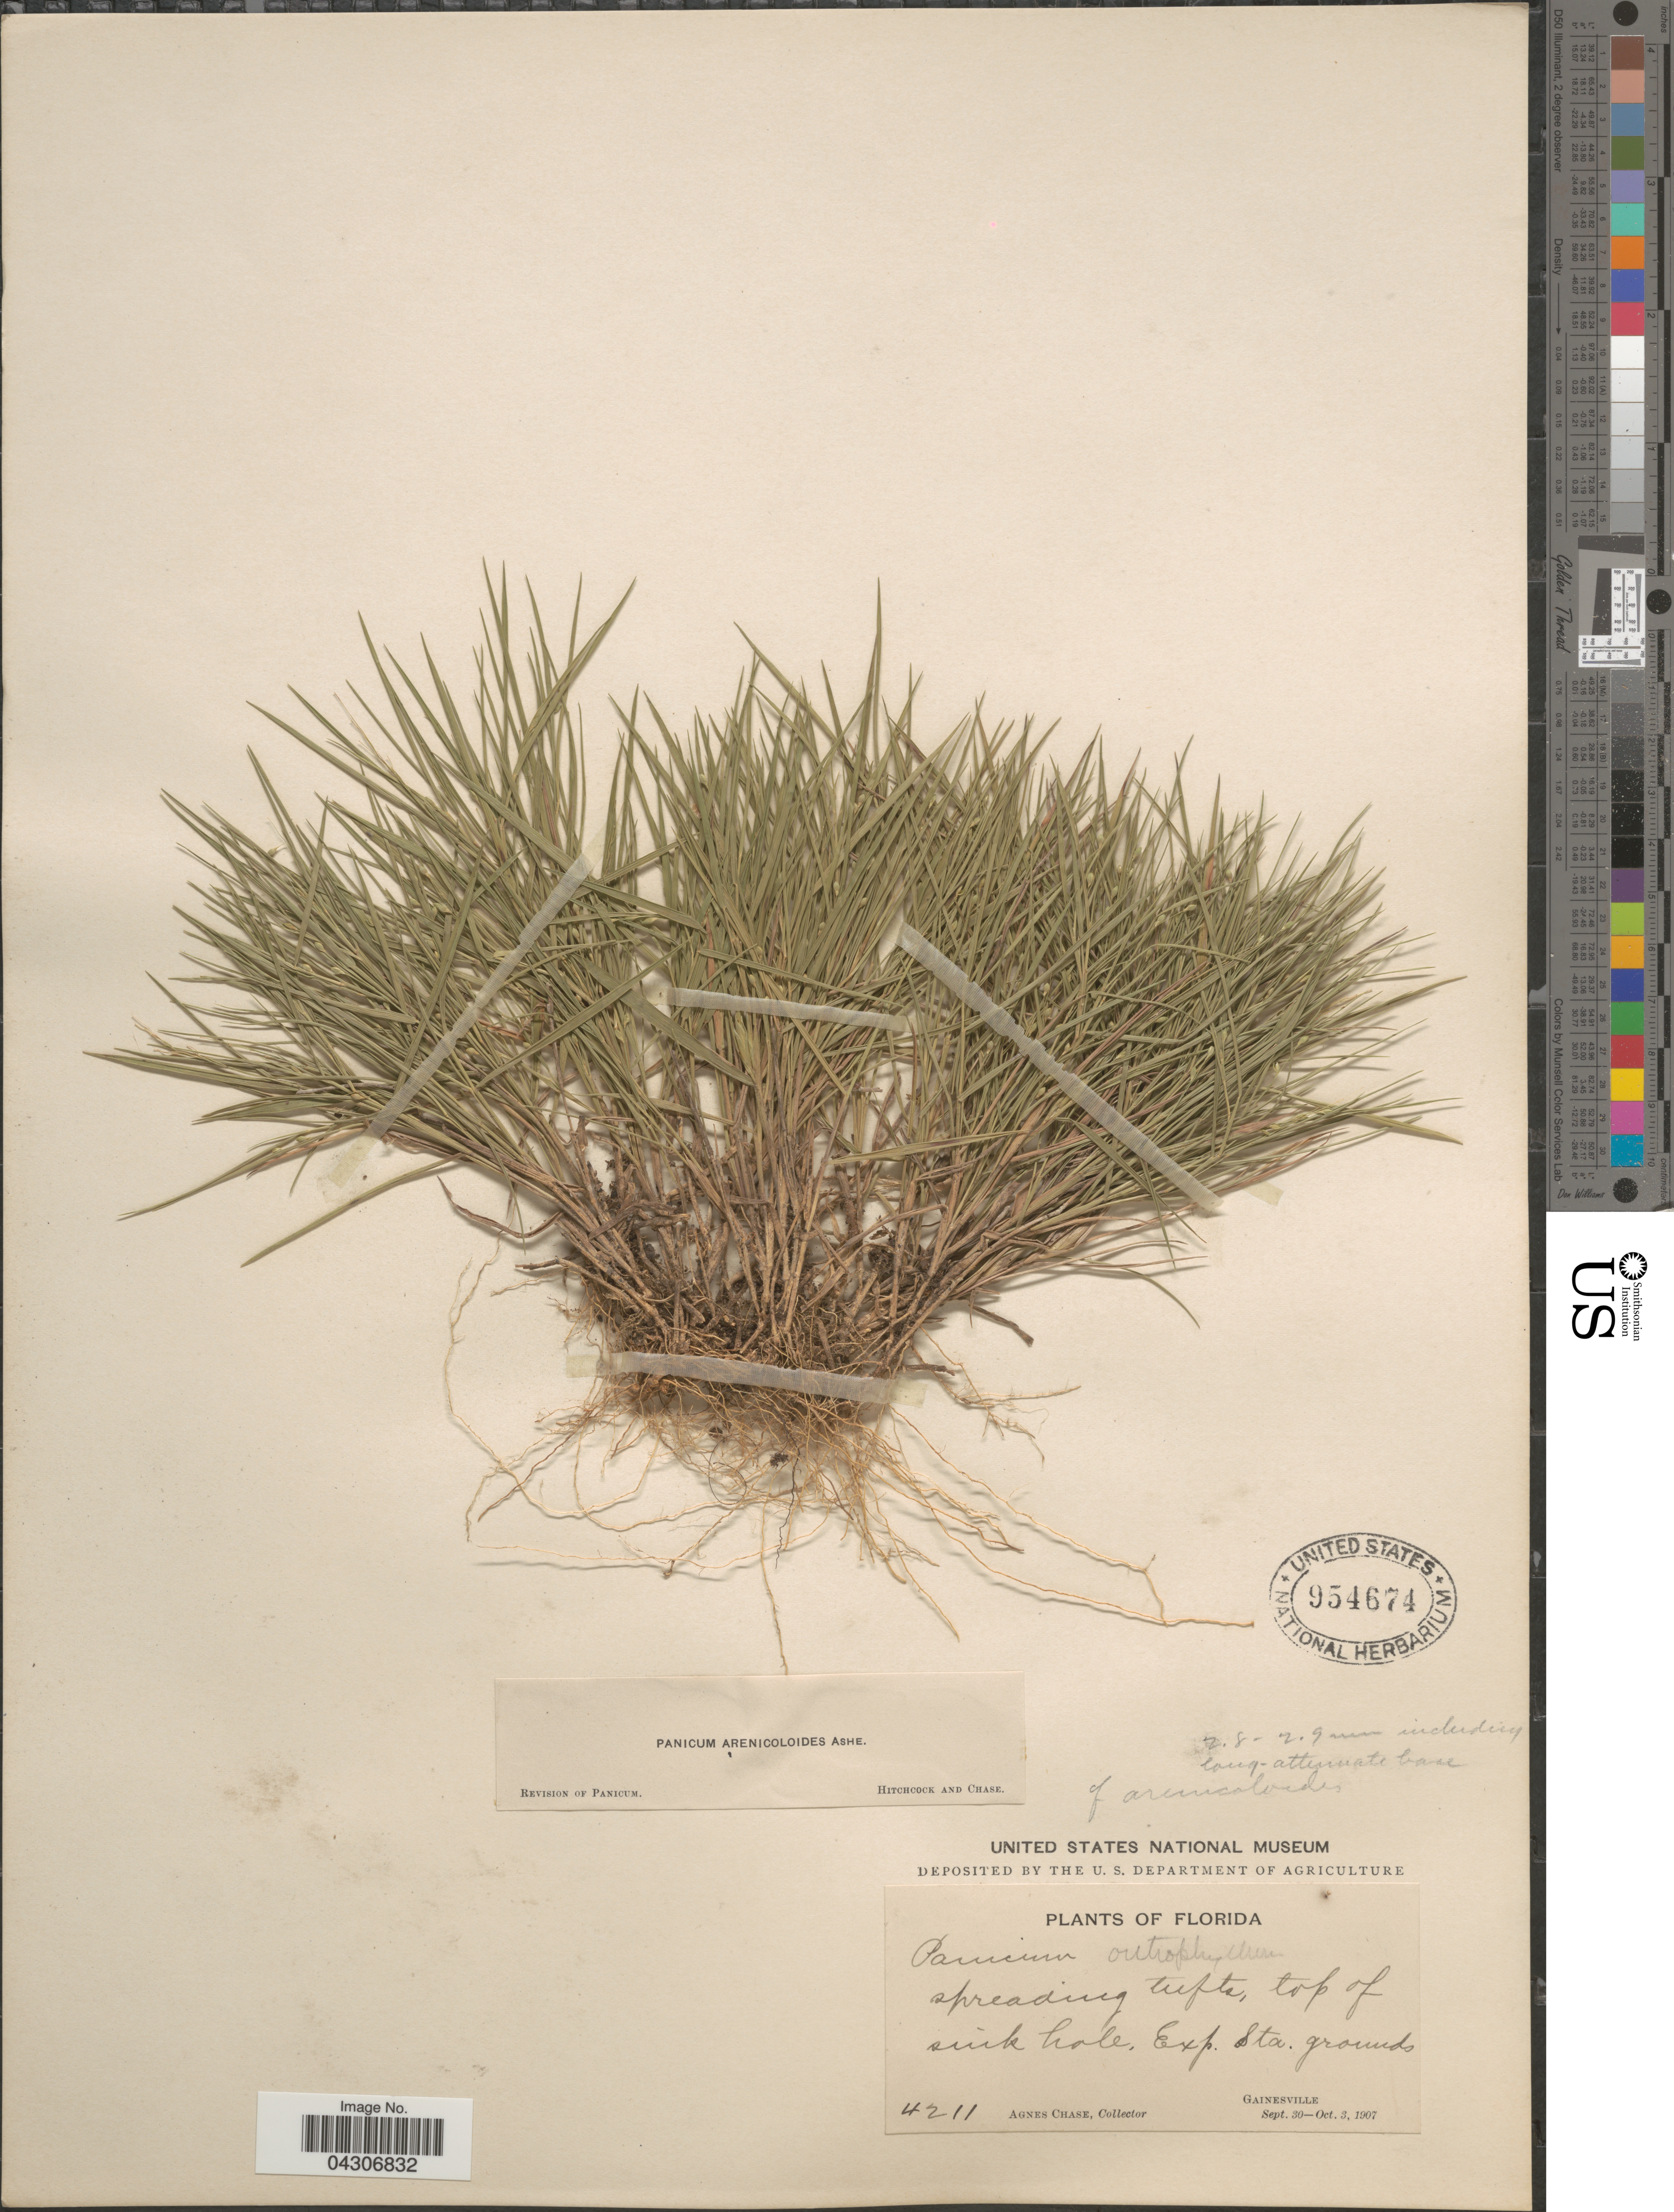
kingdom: Plantae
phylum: Tracheophyta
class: Liliopsida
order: Poales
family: Poaceae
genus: Dichanthelium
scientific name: Dichanthelium aciculare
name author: (Desv. ex Poir.) Gould & C.A. Clark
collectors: A. Chase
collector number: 4211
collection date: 1907-09-30/1907-10-03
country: United States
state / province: Florida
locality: Spreading tufts, top of sink hole, Exp. Sta. grounds. Gainesville.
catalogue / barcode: US 954674